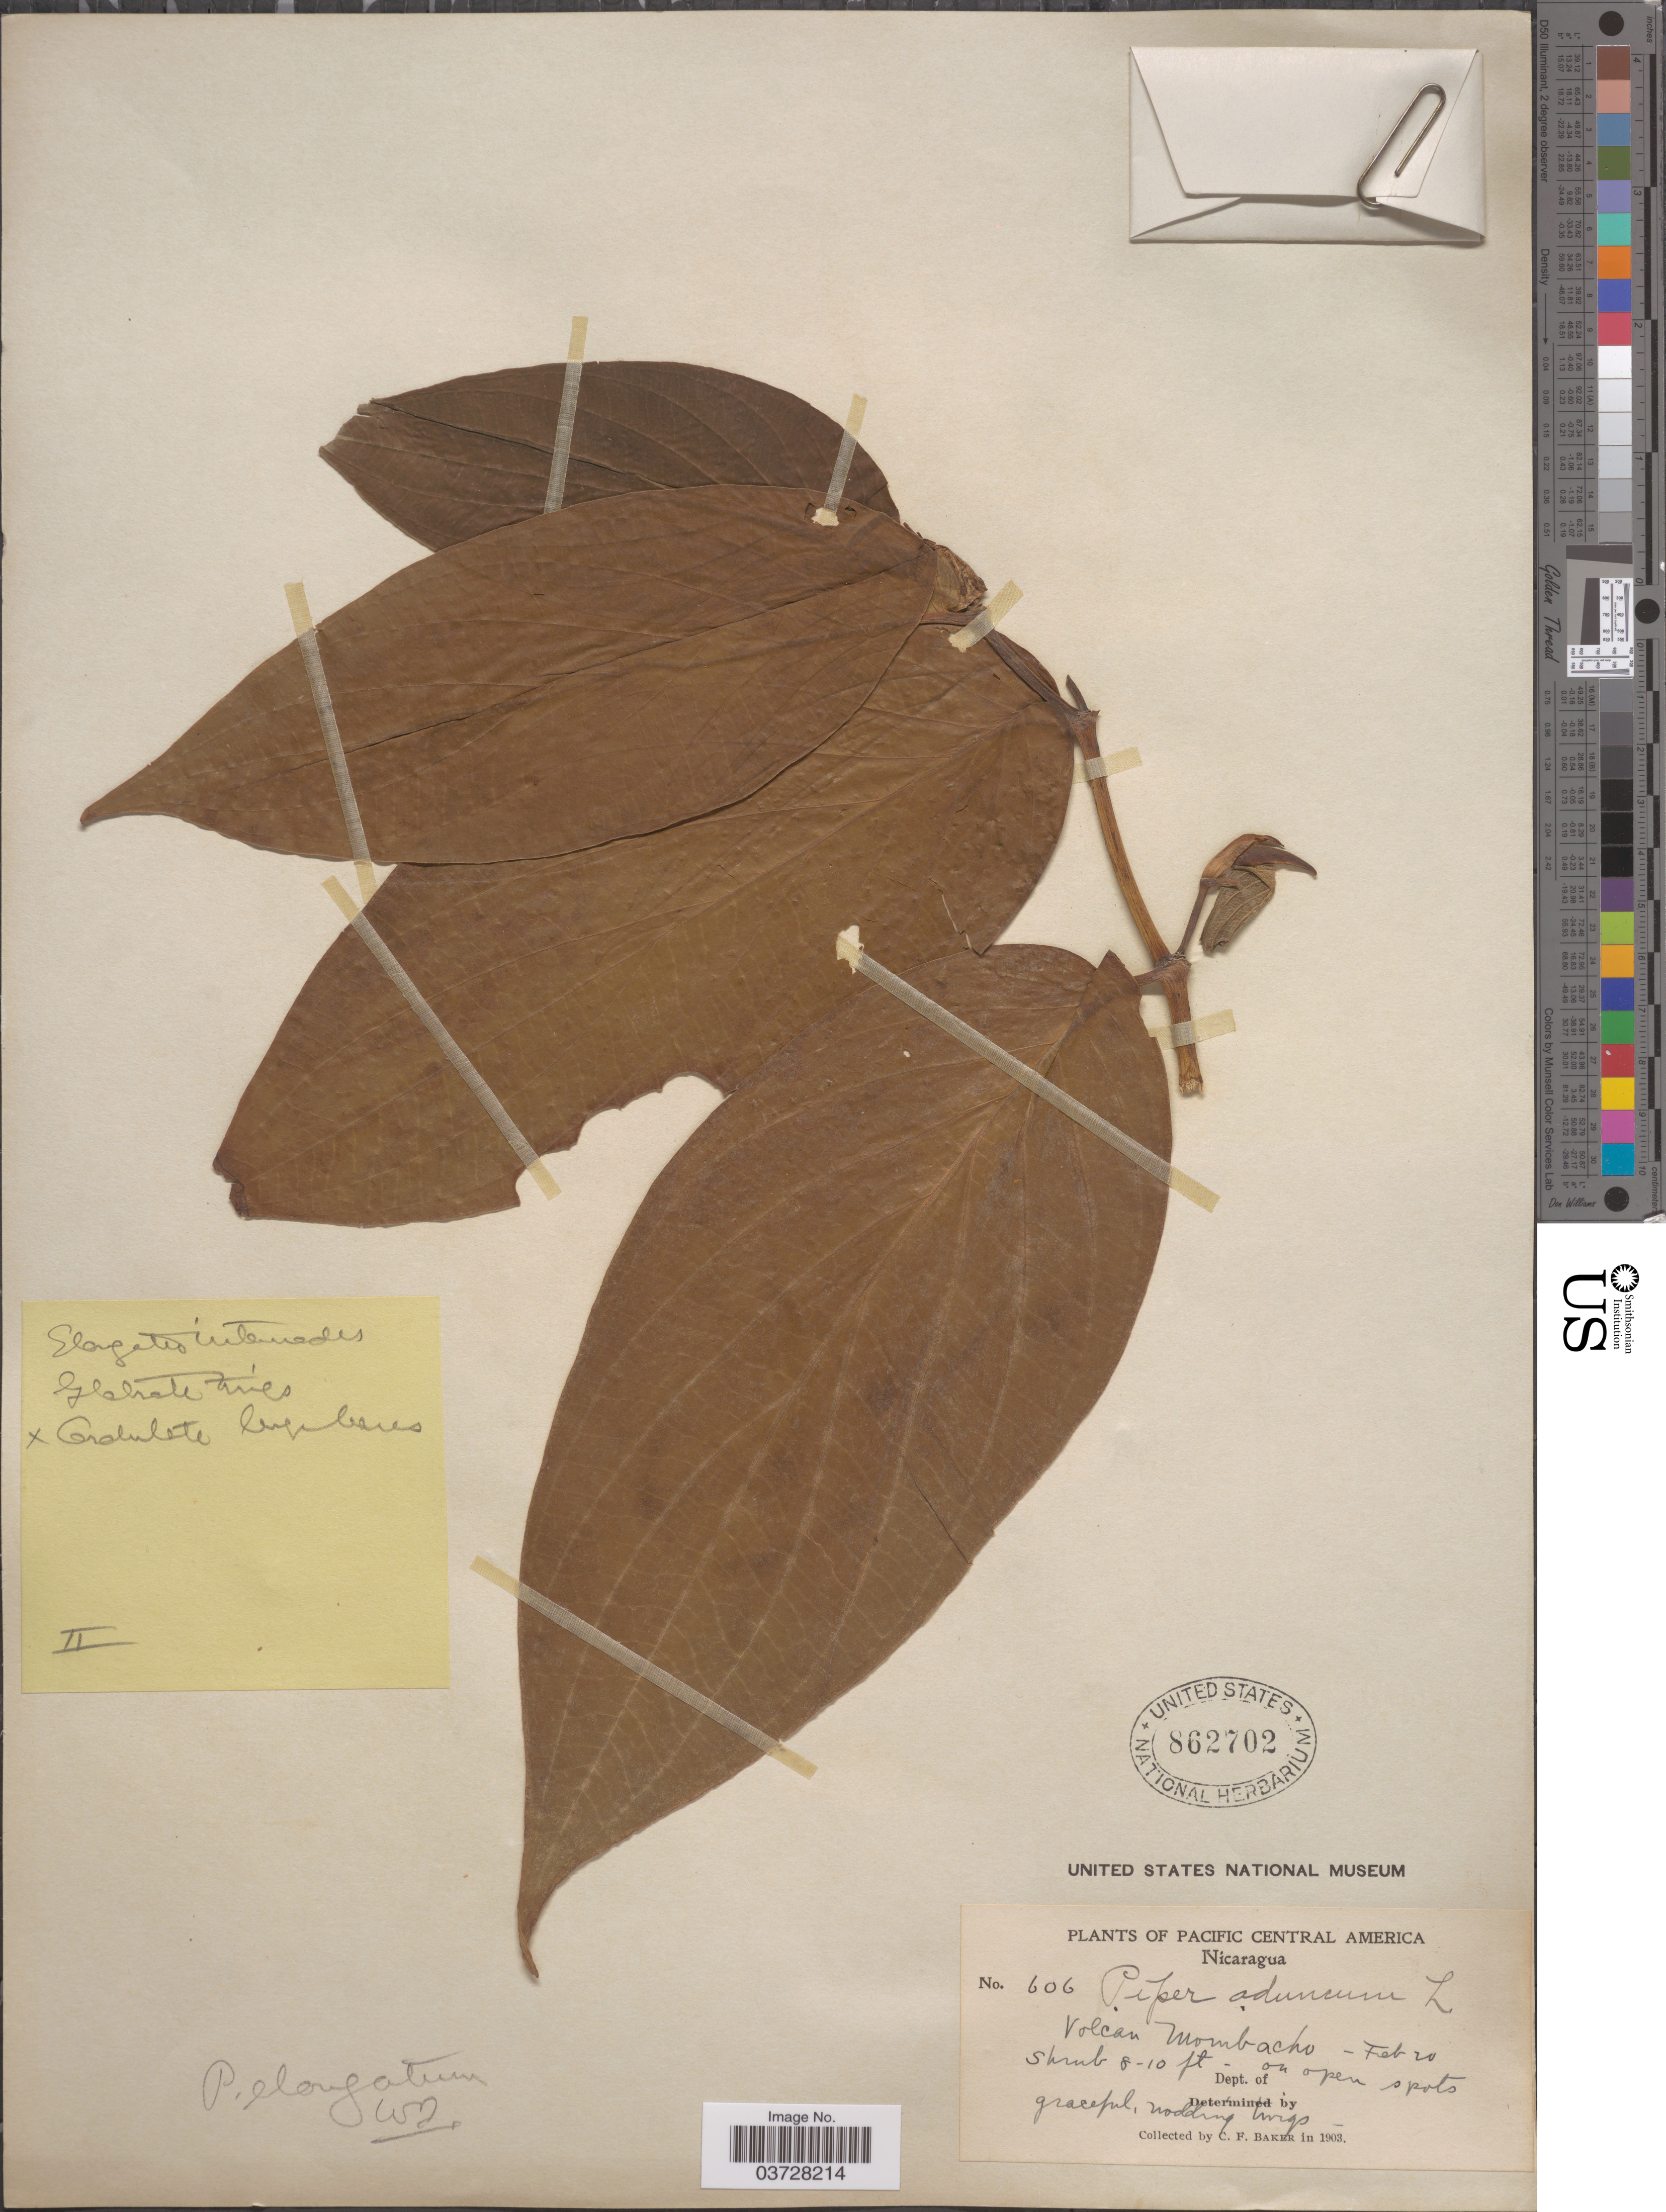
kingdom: Plantae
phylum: Tracheophyta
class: Magnoliopsida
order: Piperales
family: Piperaceae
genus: Piper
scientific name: Piper elongatum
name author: Vahl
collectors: C. F. Baker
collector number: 606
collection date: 1903-02-20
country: Nicaragua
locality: Pacific Central America. Volcan Mombacho.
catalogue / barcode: US 862702